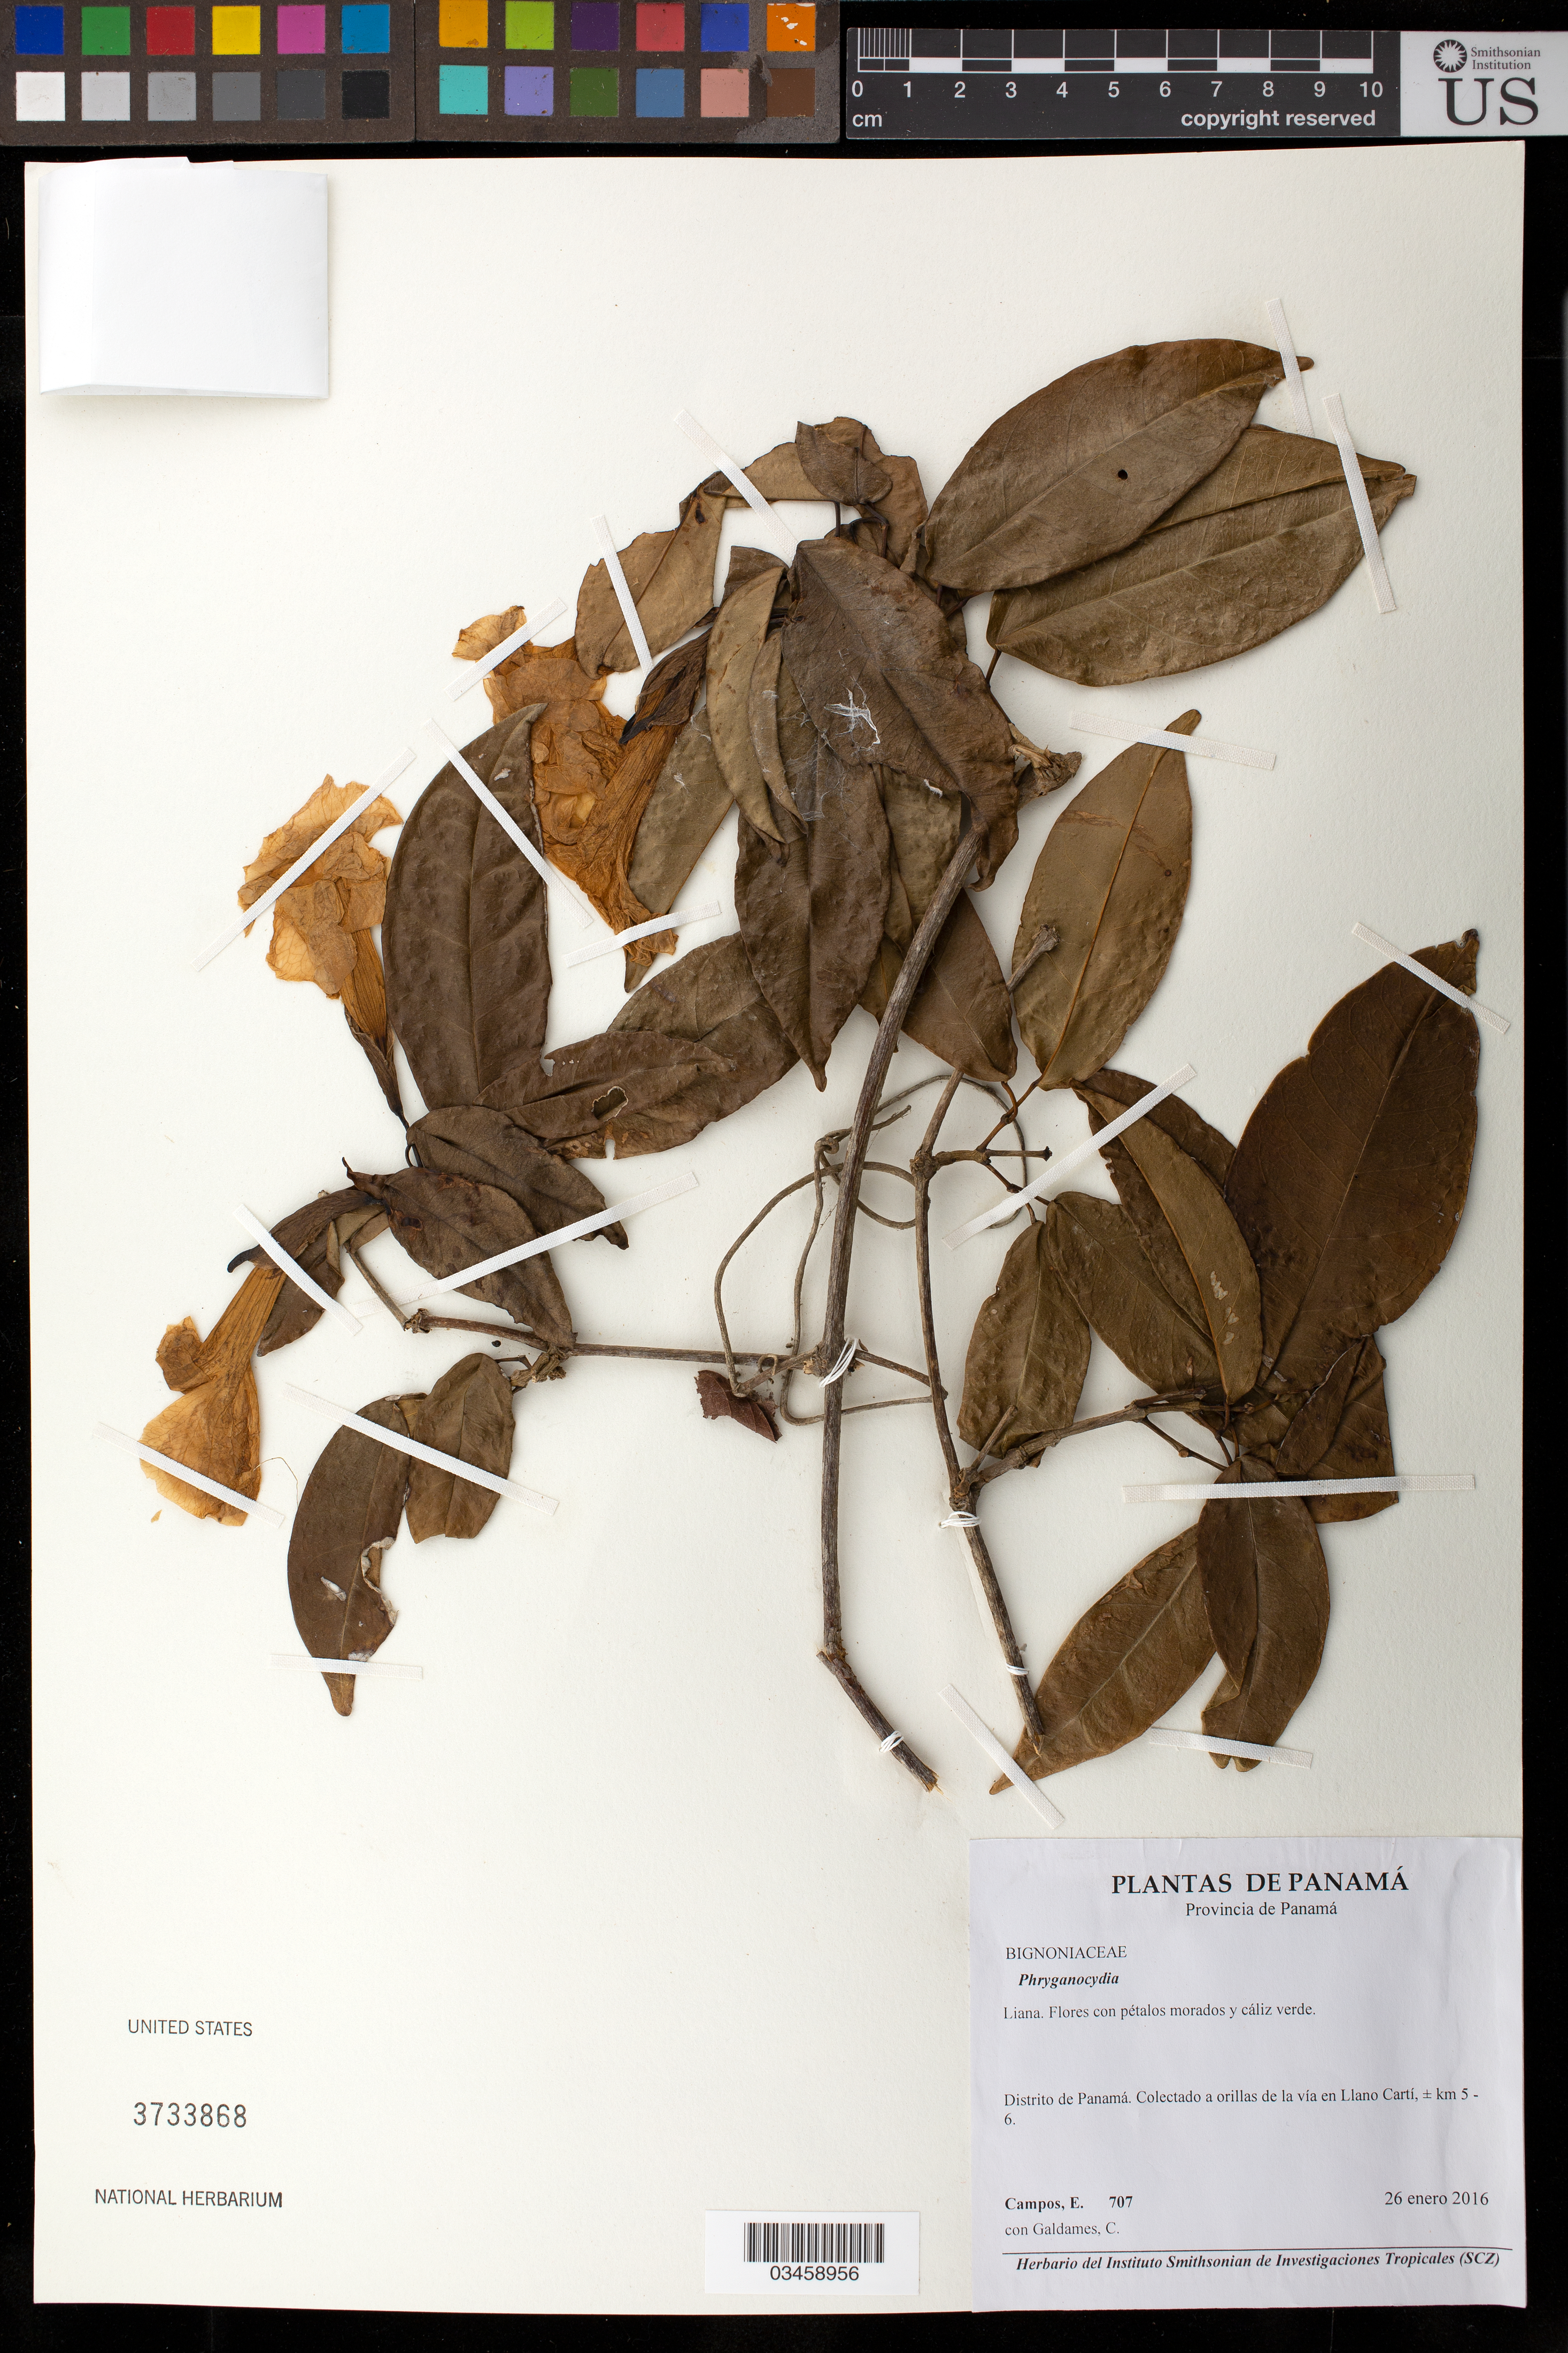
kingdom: Plantae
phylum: Tracheophyta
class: Magnoliopsida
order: Lamiales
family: Bignoniaceae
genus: Bignonia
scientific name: Bignonia corymbosa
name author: (Vent.) L.G. Lohmann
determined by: Strong, Mark T., (BOT), Smithsonian Institution - National Museum of Natural History (UNITED STATES)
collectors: E. Campos & C. Galdames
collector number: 707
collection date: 2016-01-26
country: Panama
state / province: Panamá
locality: Distrito de Panamá. A orillas de la vía en Llano Cartí, ± km 5-6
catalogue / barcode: US 3733868